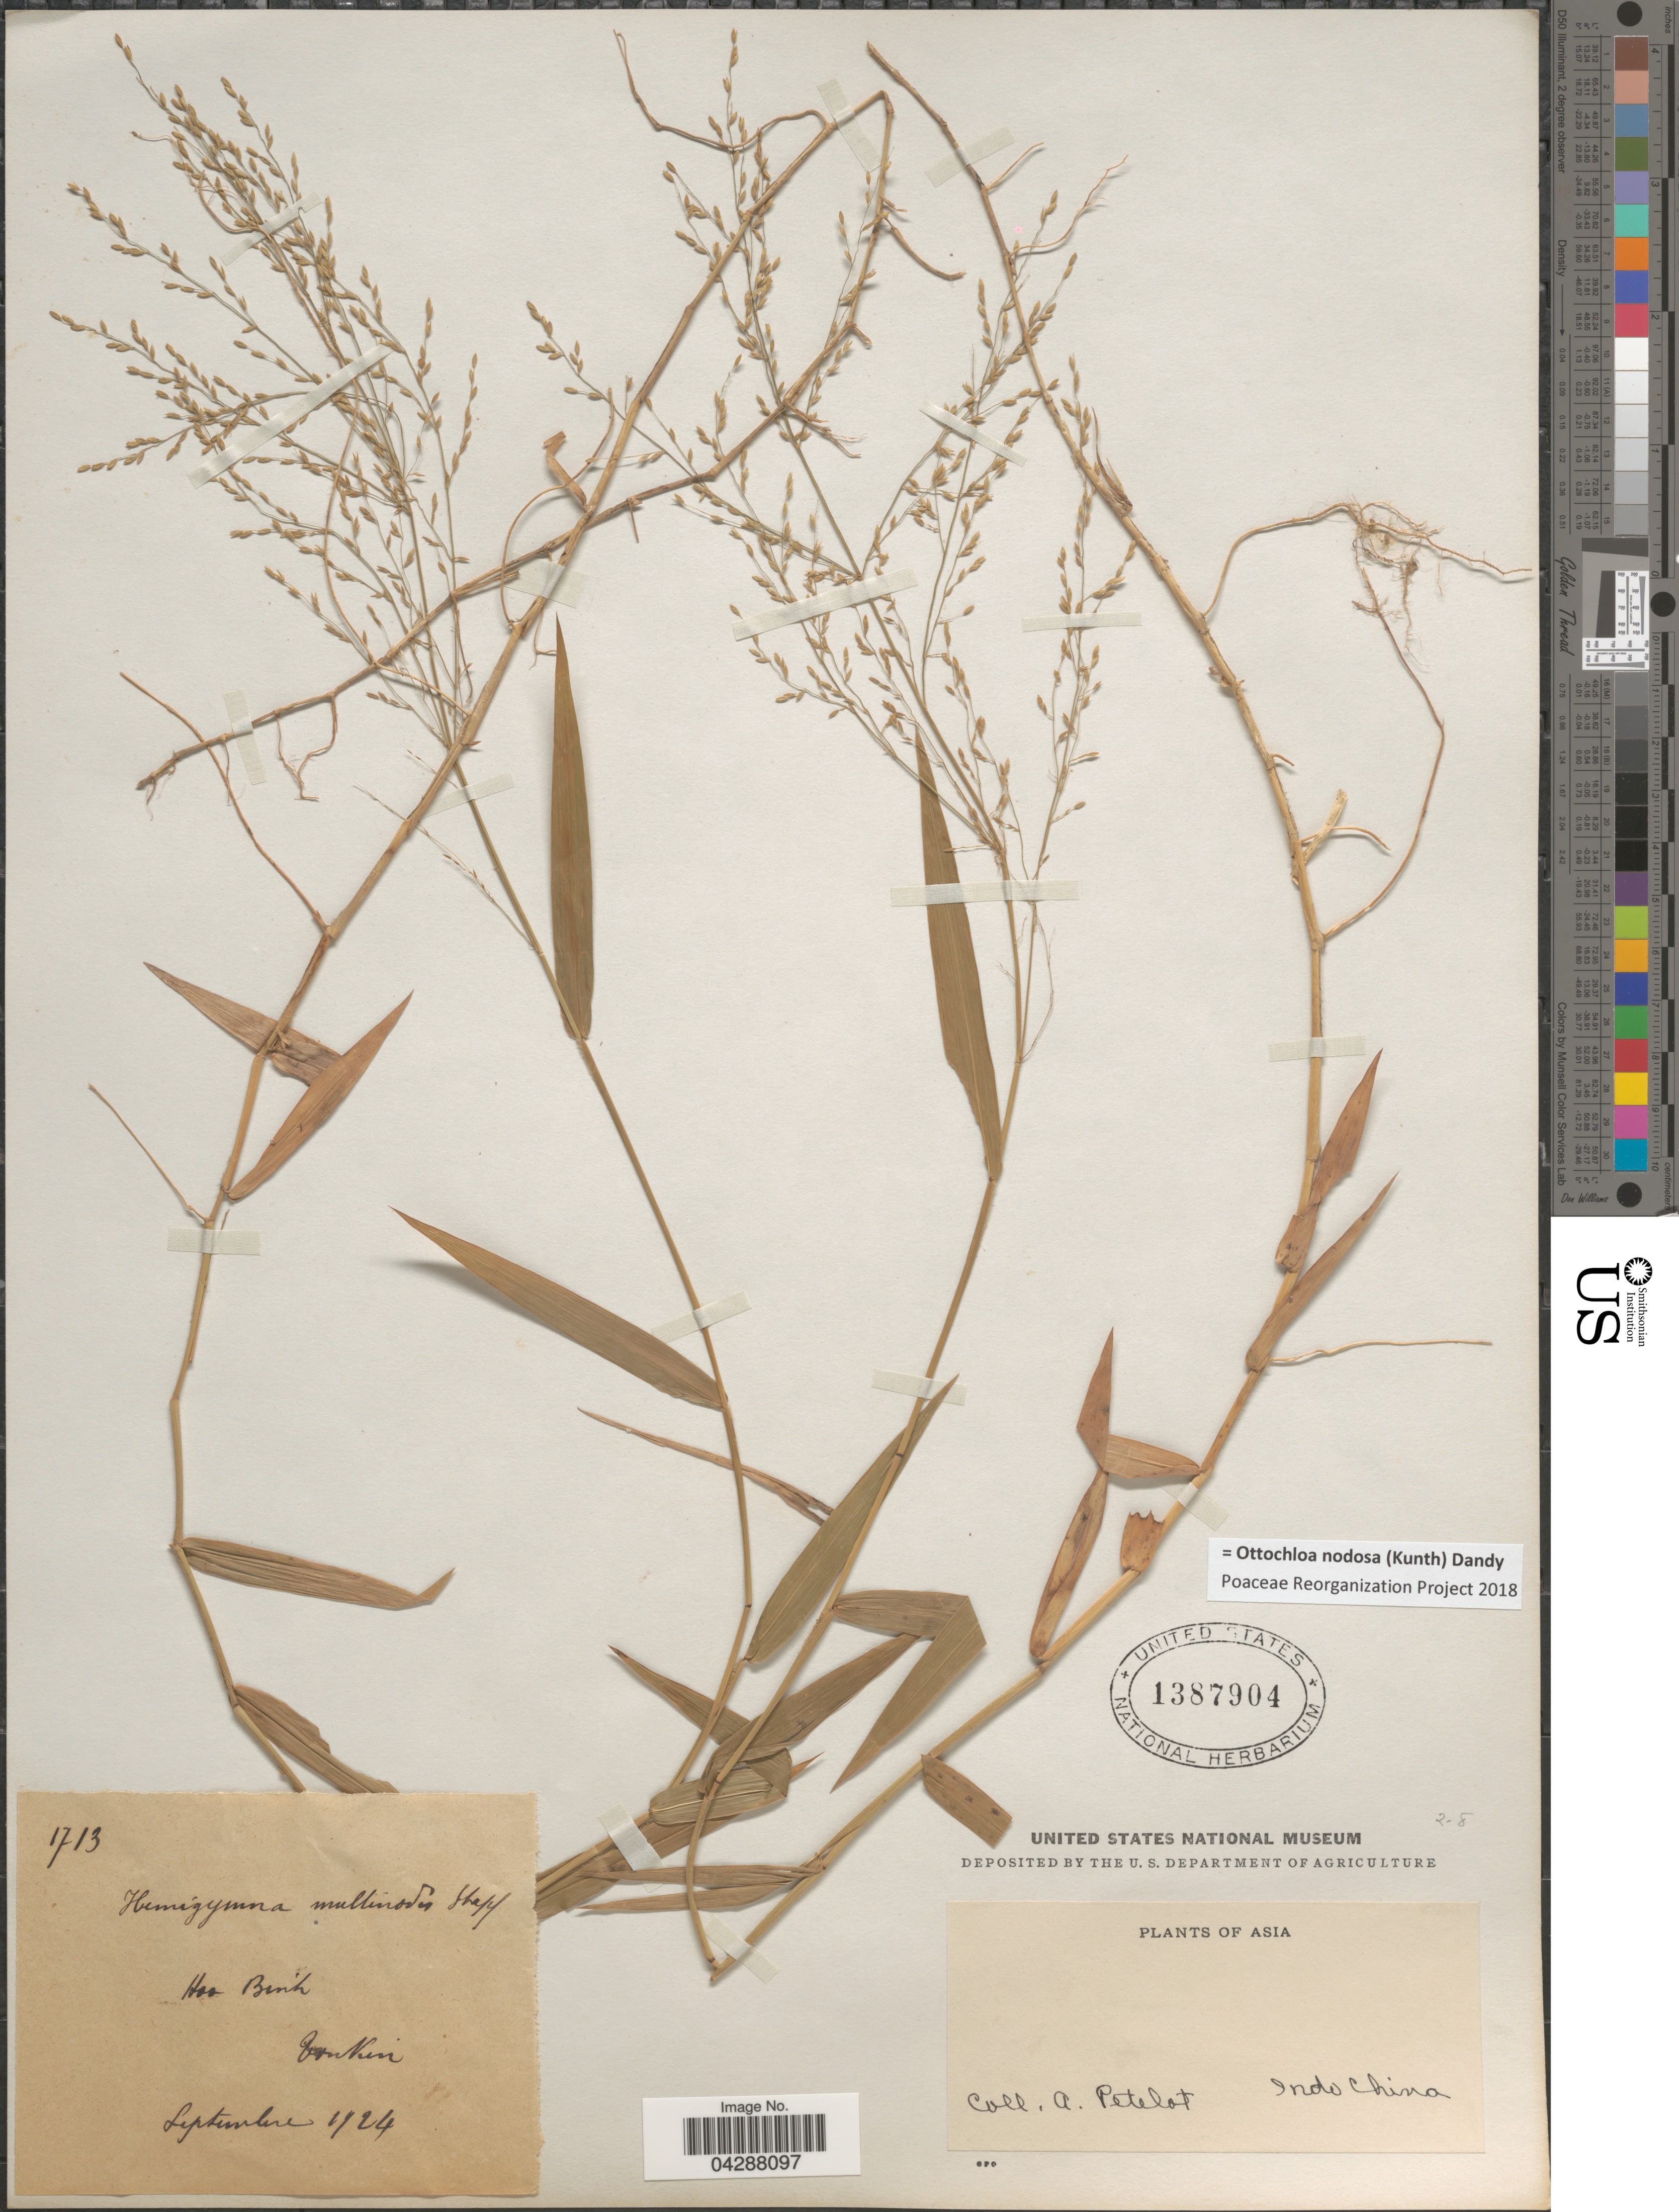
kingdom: Plantae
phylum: Tracheophyta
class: Liliopsida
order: Poales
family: Poaceae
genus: Ottochloa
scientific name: Ottochloa nodosa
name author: (Kunth) Dandy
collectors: A. Petelot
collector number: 1713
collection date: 1924-09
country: Vietnam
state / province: Hoa Binh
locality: Tonkin. Indo China.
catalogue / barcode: US 1387904